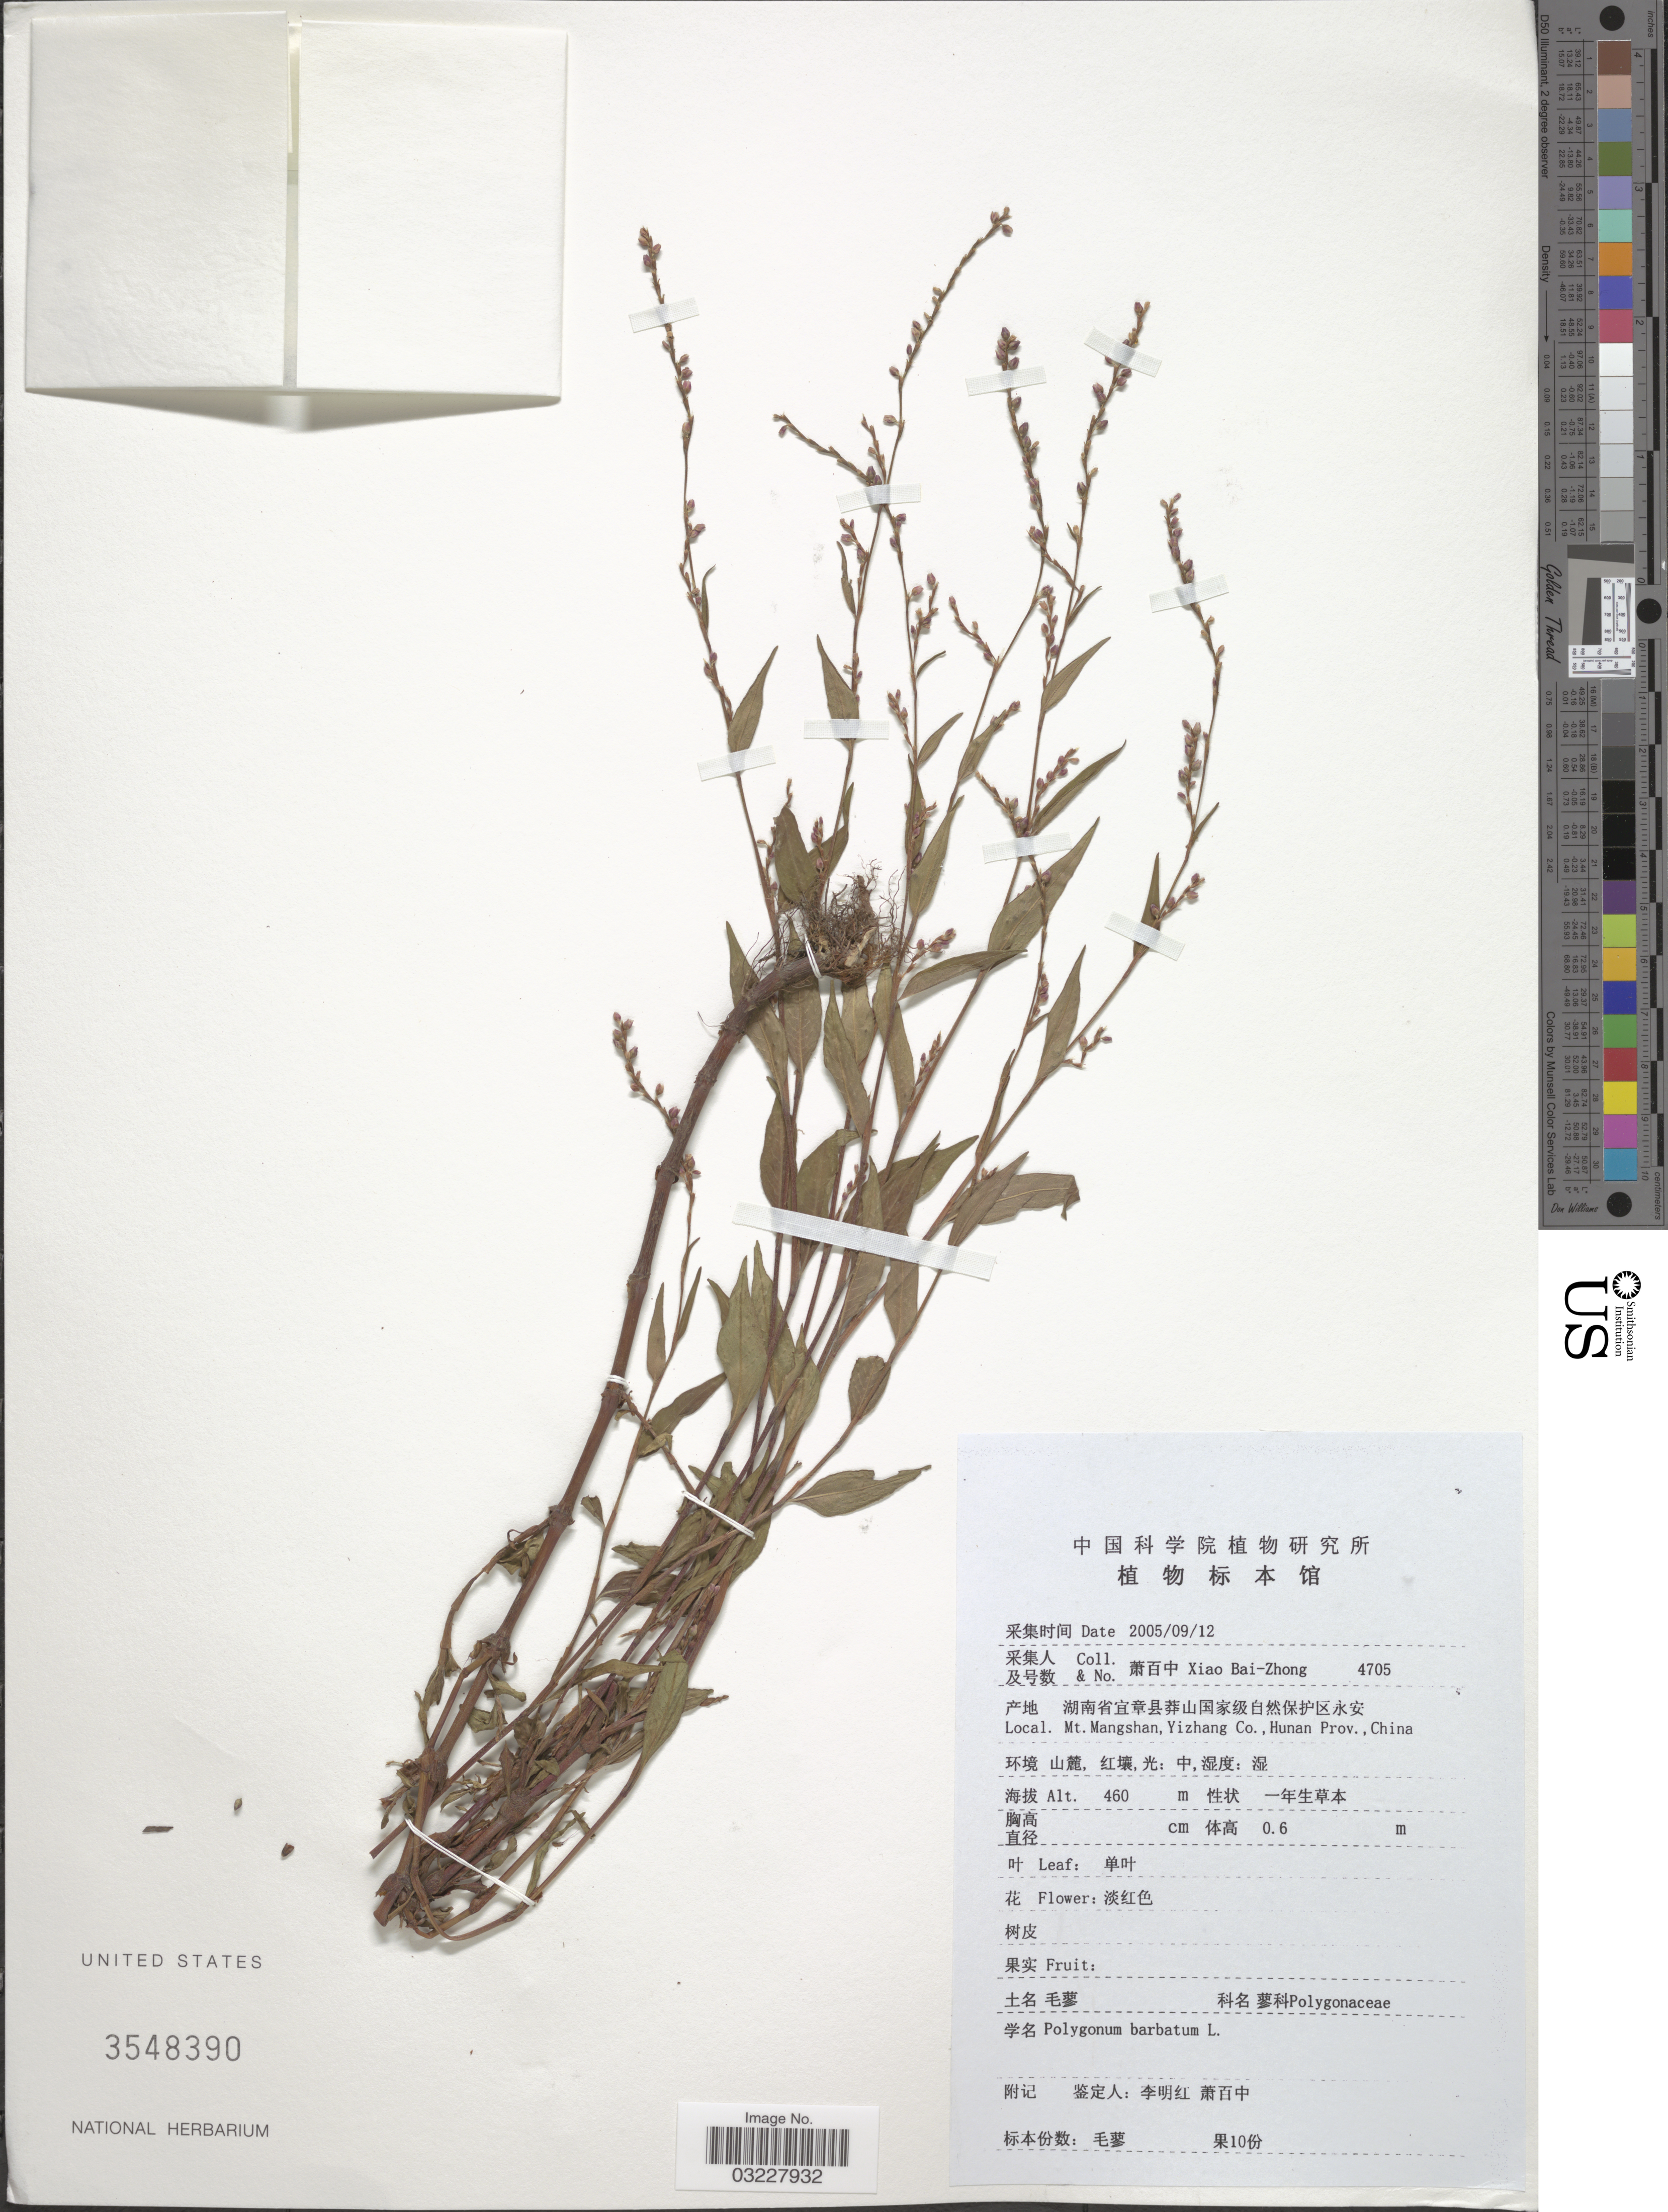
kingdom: Plantae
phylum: Tracheophyta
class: Magnoliopsida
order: Caryophyllales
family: Polygonaceae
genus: Polygonum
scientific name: Polygonum barbatum var. barbatum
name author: L.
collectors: B. Z. Xiao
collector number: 4705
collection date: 2005-09-12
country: China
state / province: Hunan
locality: Mt. Mangshan, Yizhang Co.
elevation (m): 460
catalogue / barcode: US 3548390